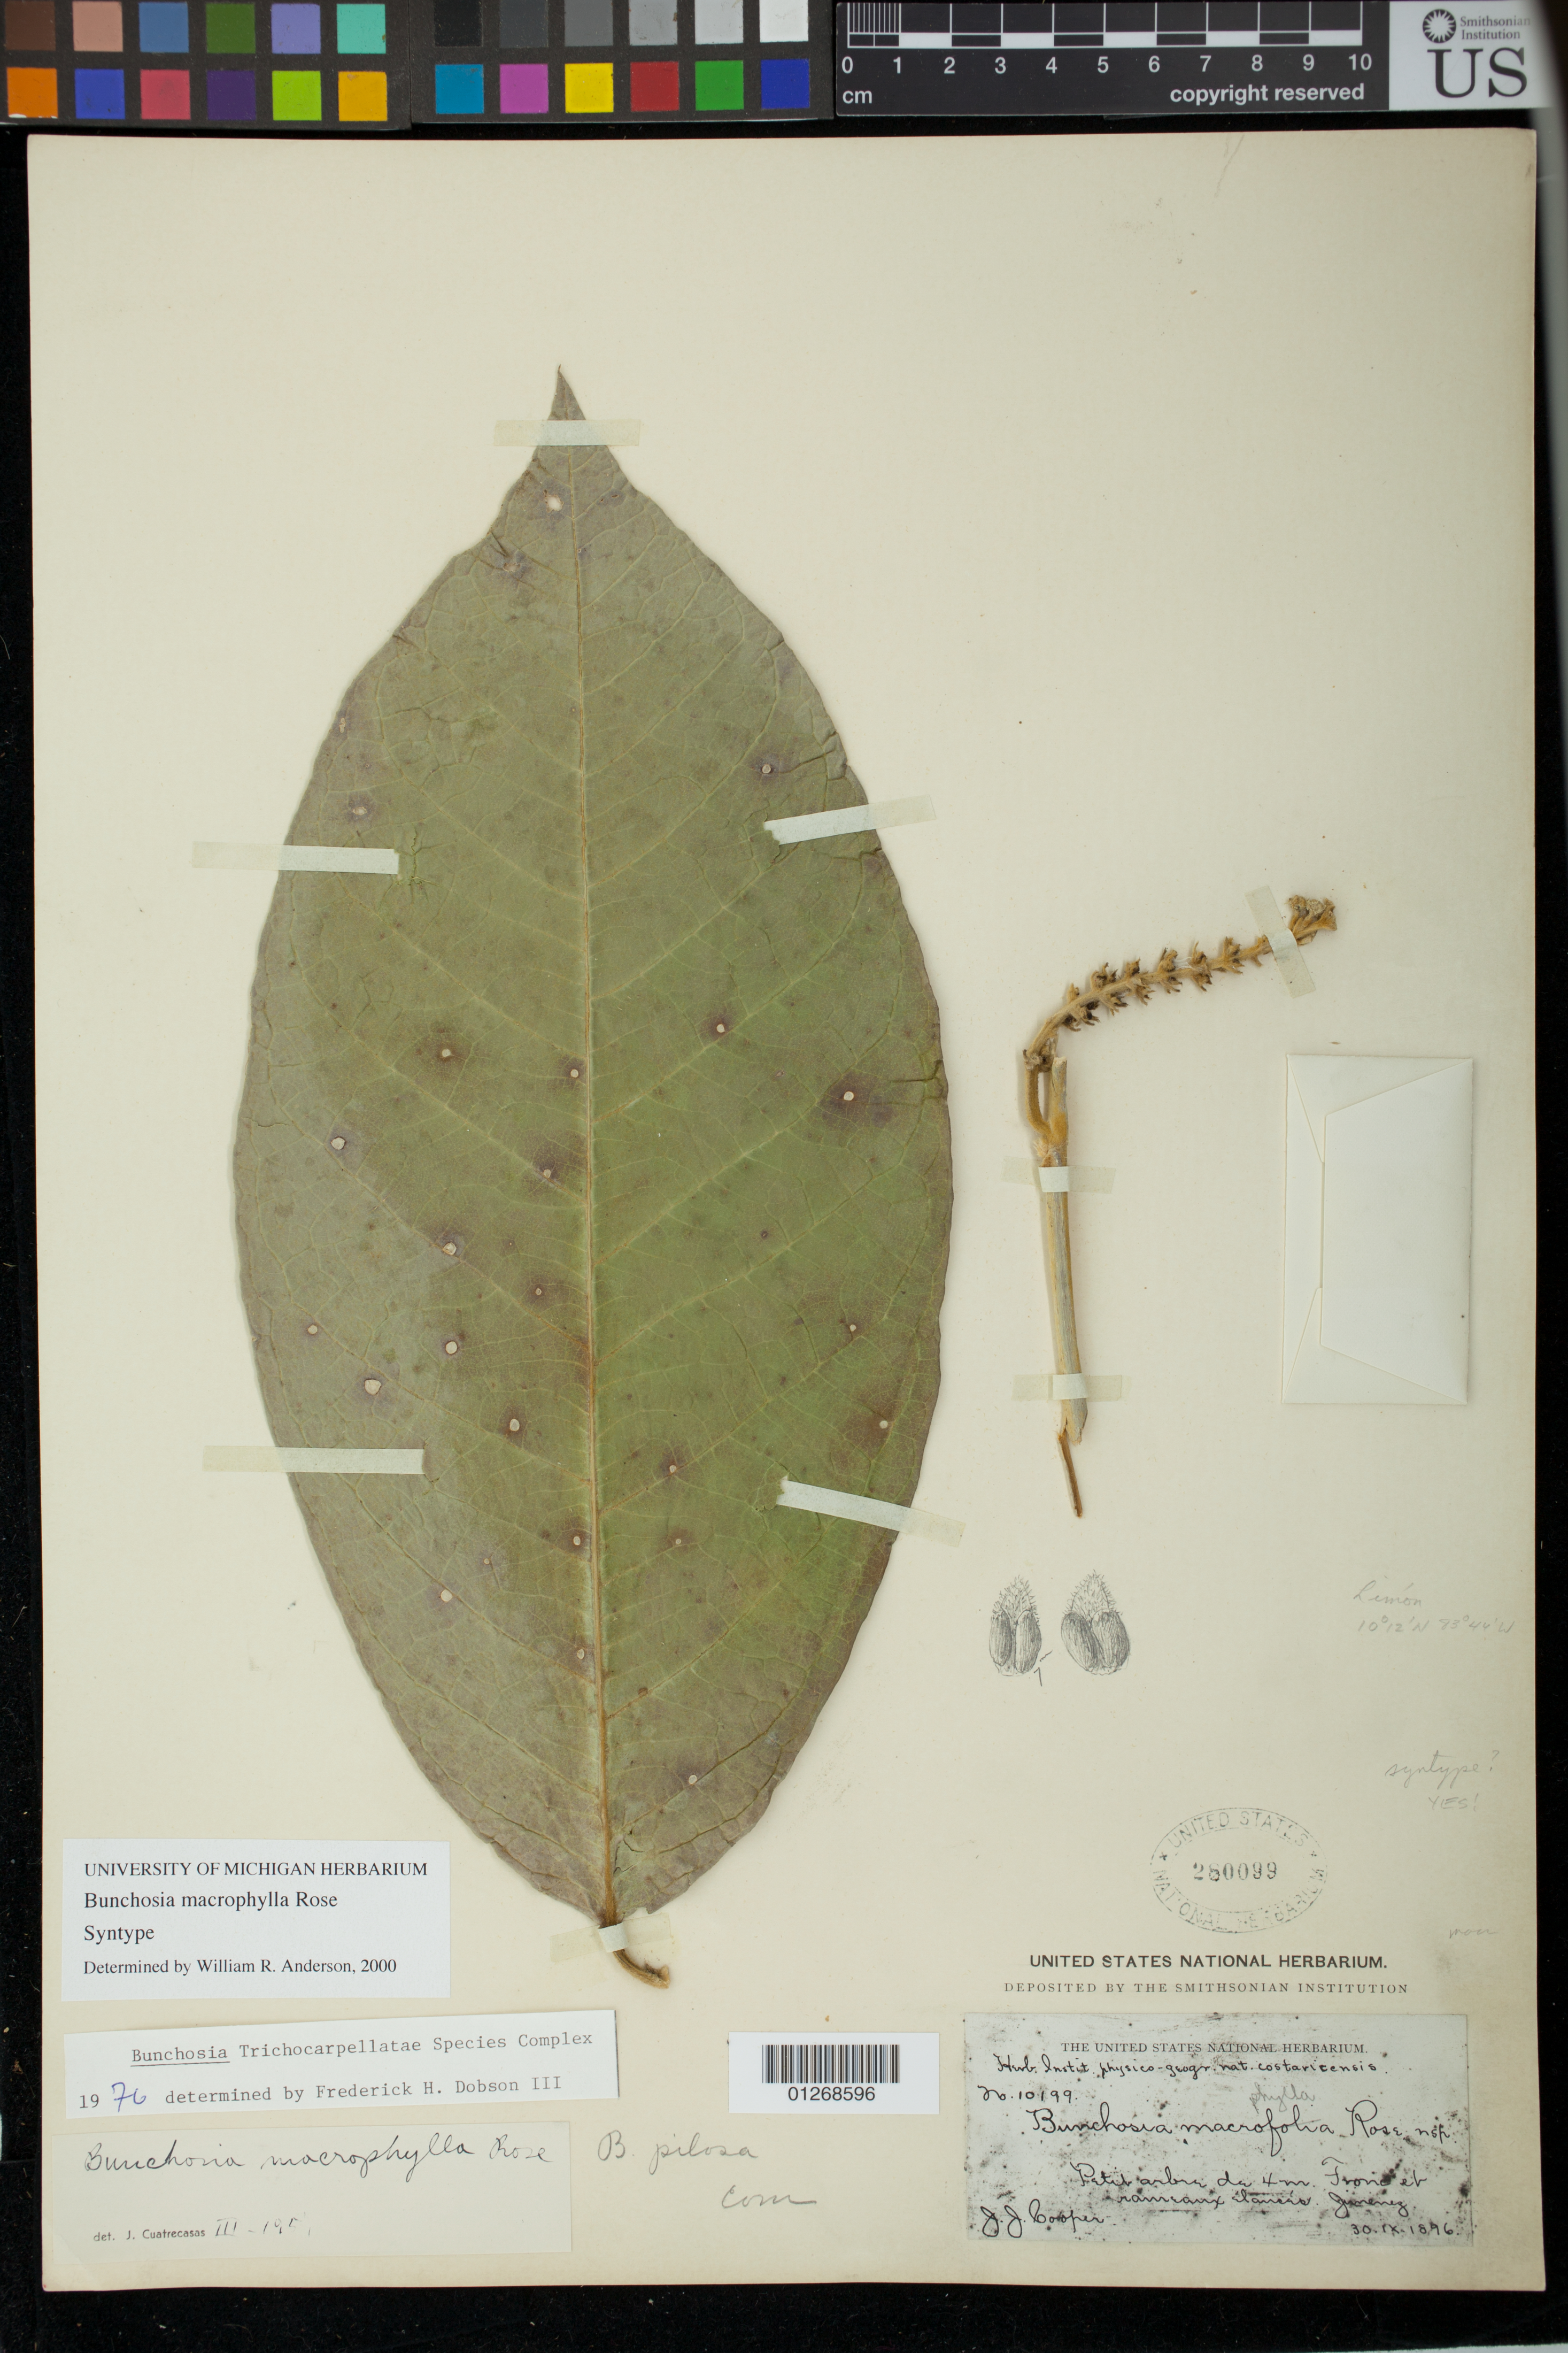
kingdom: Plantae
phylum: Tracheophyta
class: Magnoliopsida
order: Malpighiales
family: Malpighiaceae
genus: Bunchosia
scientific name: Bunchosia macrophylla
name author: Rose ex Donn. Sm. in Pittier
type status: Syntype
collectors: J. J. Cooper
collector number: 10199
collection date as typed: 30. IX. 1896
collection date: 1896-09-30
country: Costa Rica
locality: Jimenez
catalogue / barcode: US 280099